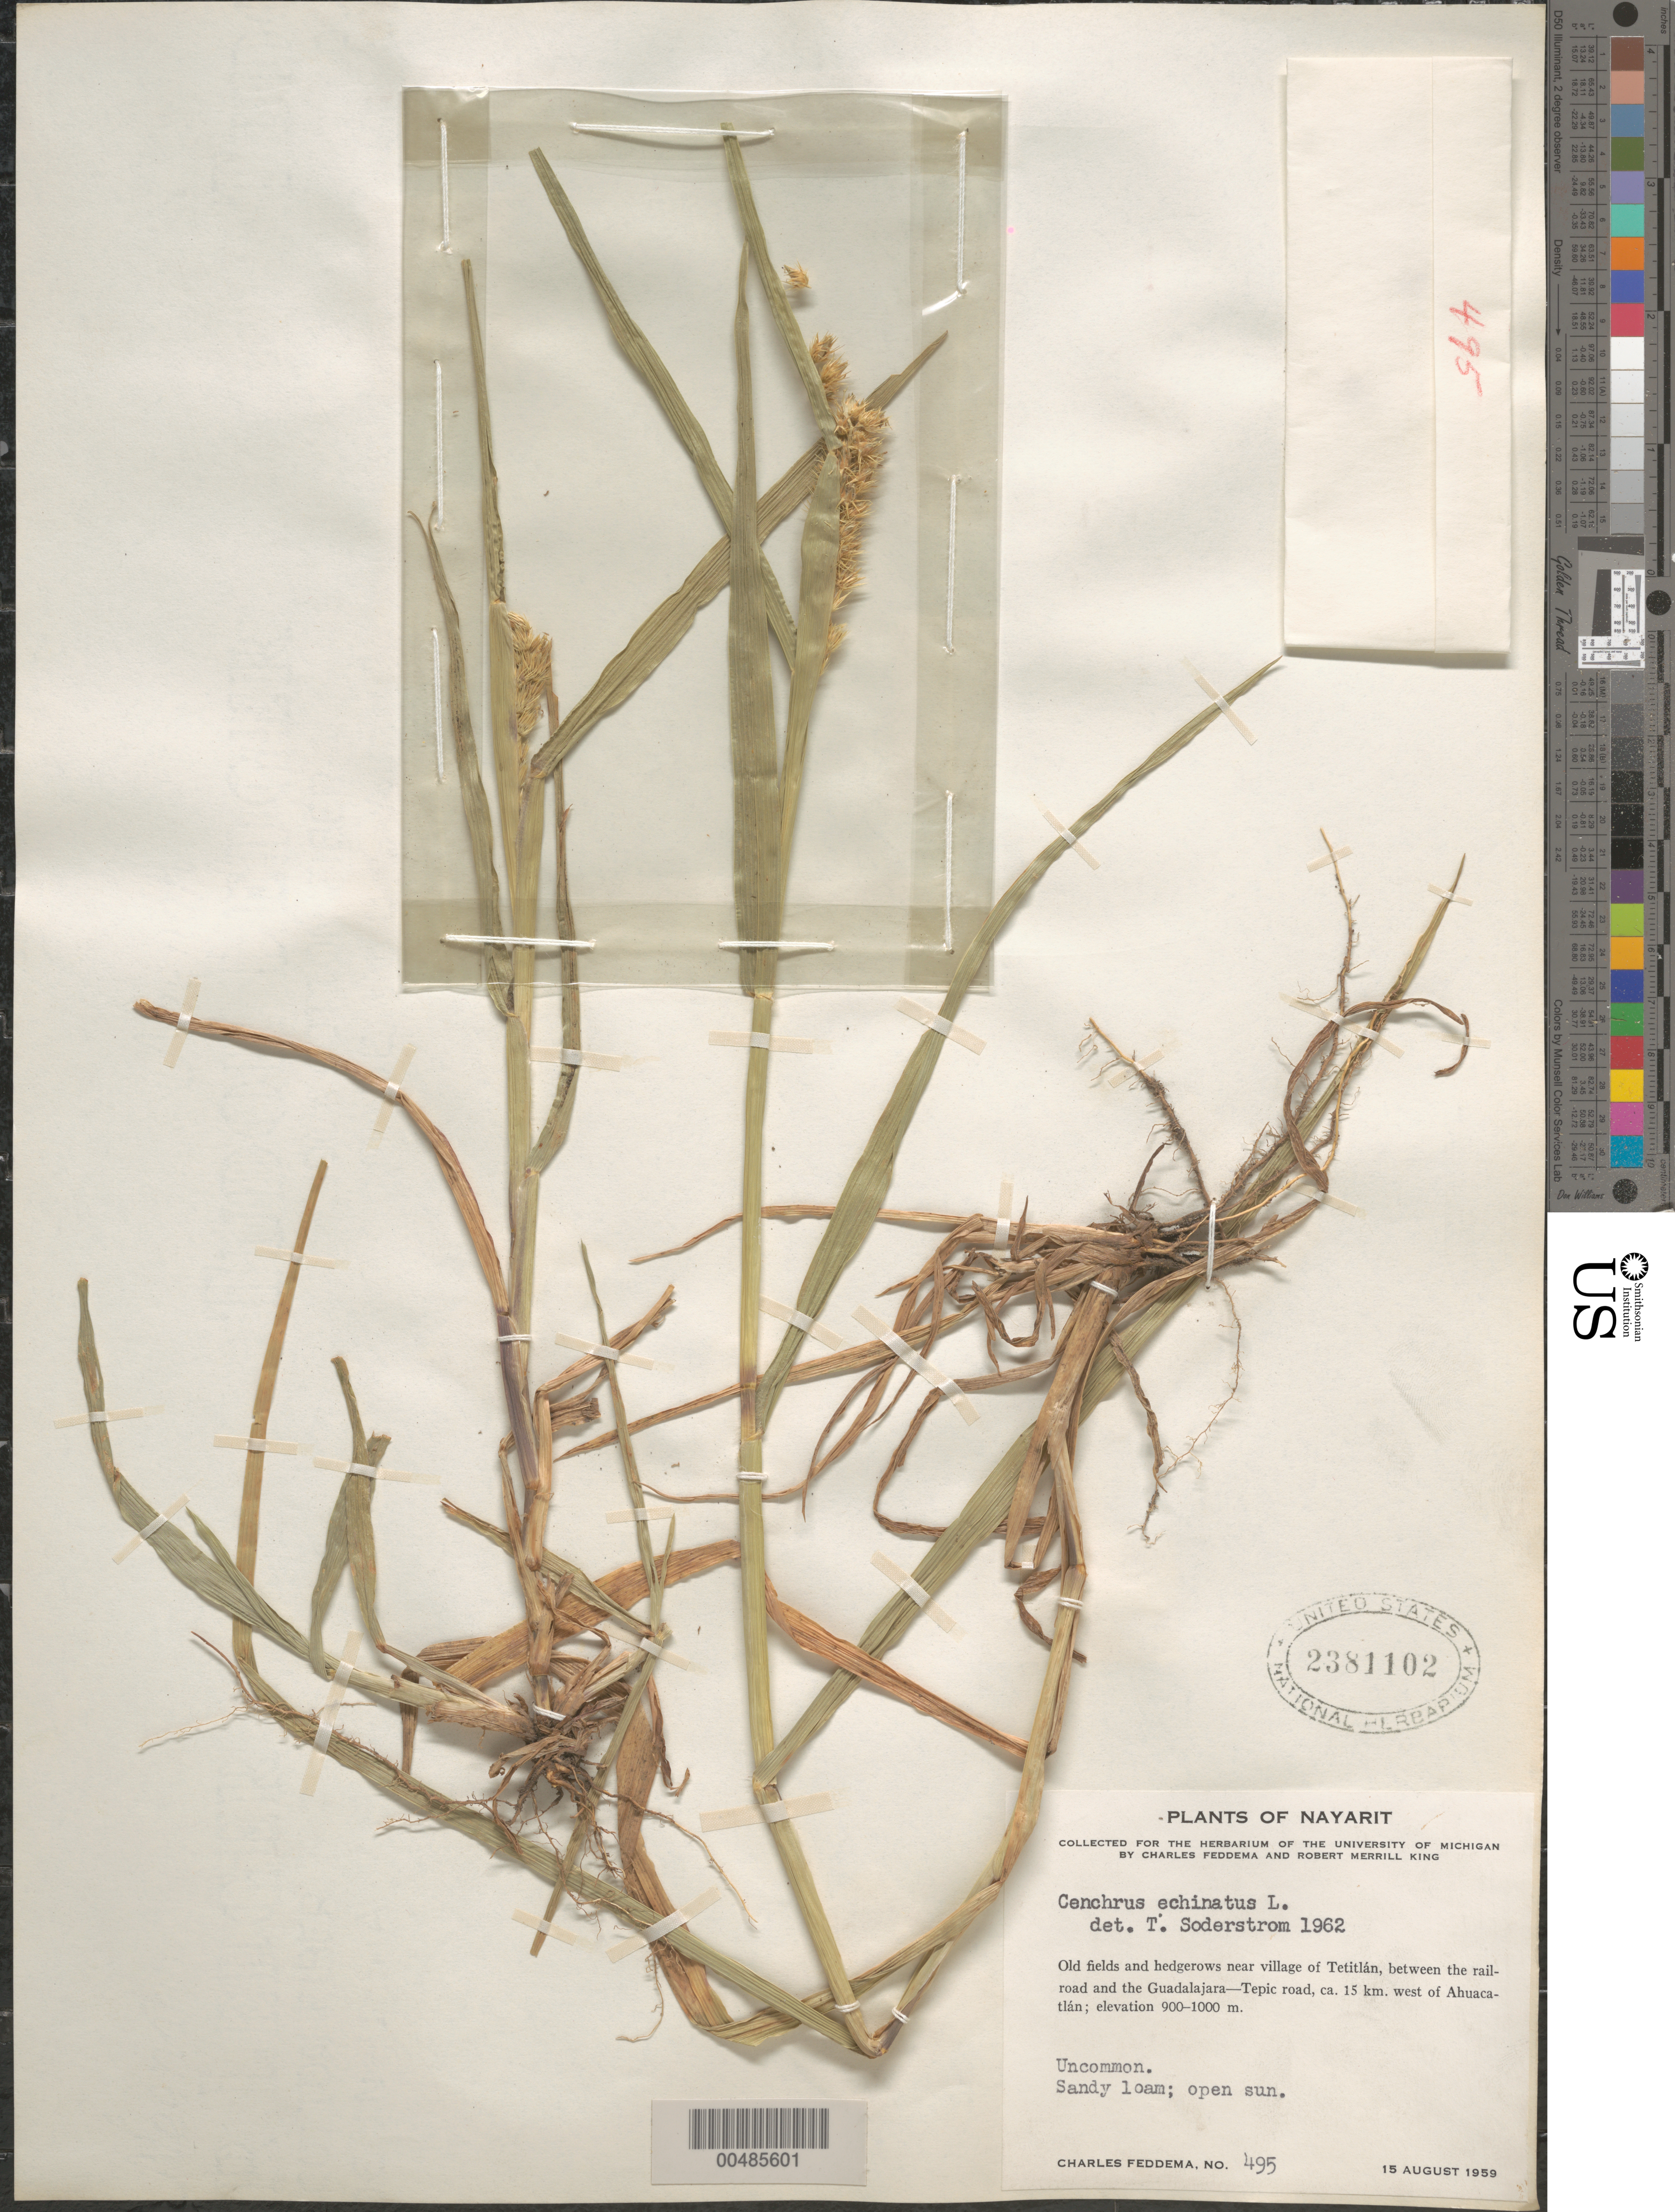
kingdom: Plantae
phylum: Tracheophyta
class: Liliopsida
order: Poales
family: Poaceae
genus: Cenchrus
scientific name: Cenchrus echinatus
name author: L.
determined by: Soderstrom, T. R.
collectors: C. Feddema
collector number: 495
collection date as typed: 15 Aug 1959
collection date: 1959-08-15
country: Mexico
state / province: Nayarit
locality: Near village of Tetitl n, between the railrd & the Guadalajara-Tepic rd, about 15 km W of Ahuacatl n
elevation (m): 900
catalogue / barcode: US 2381102